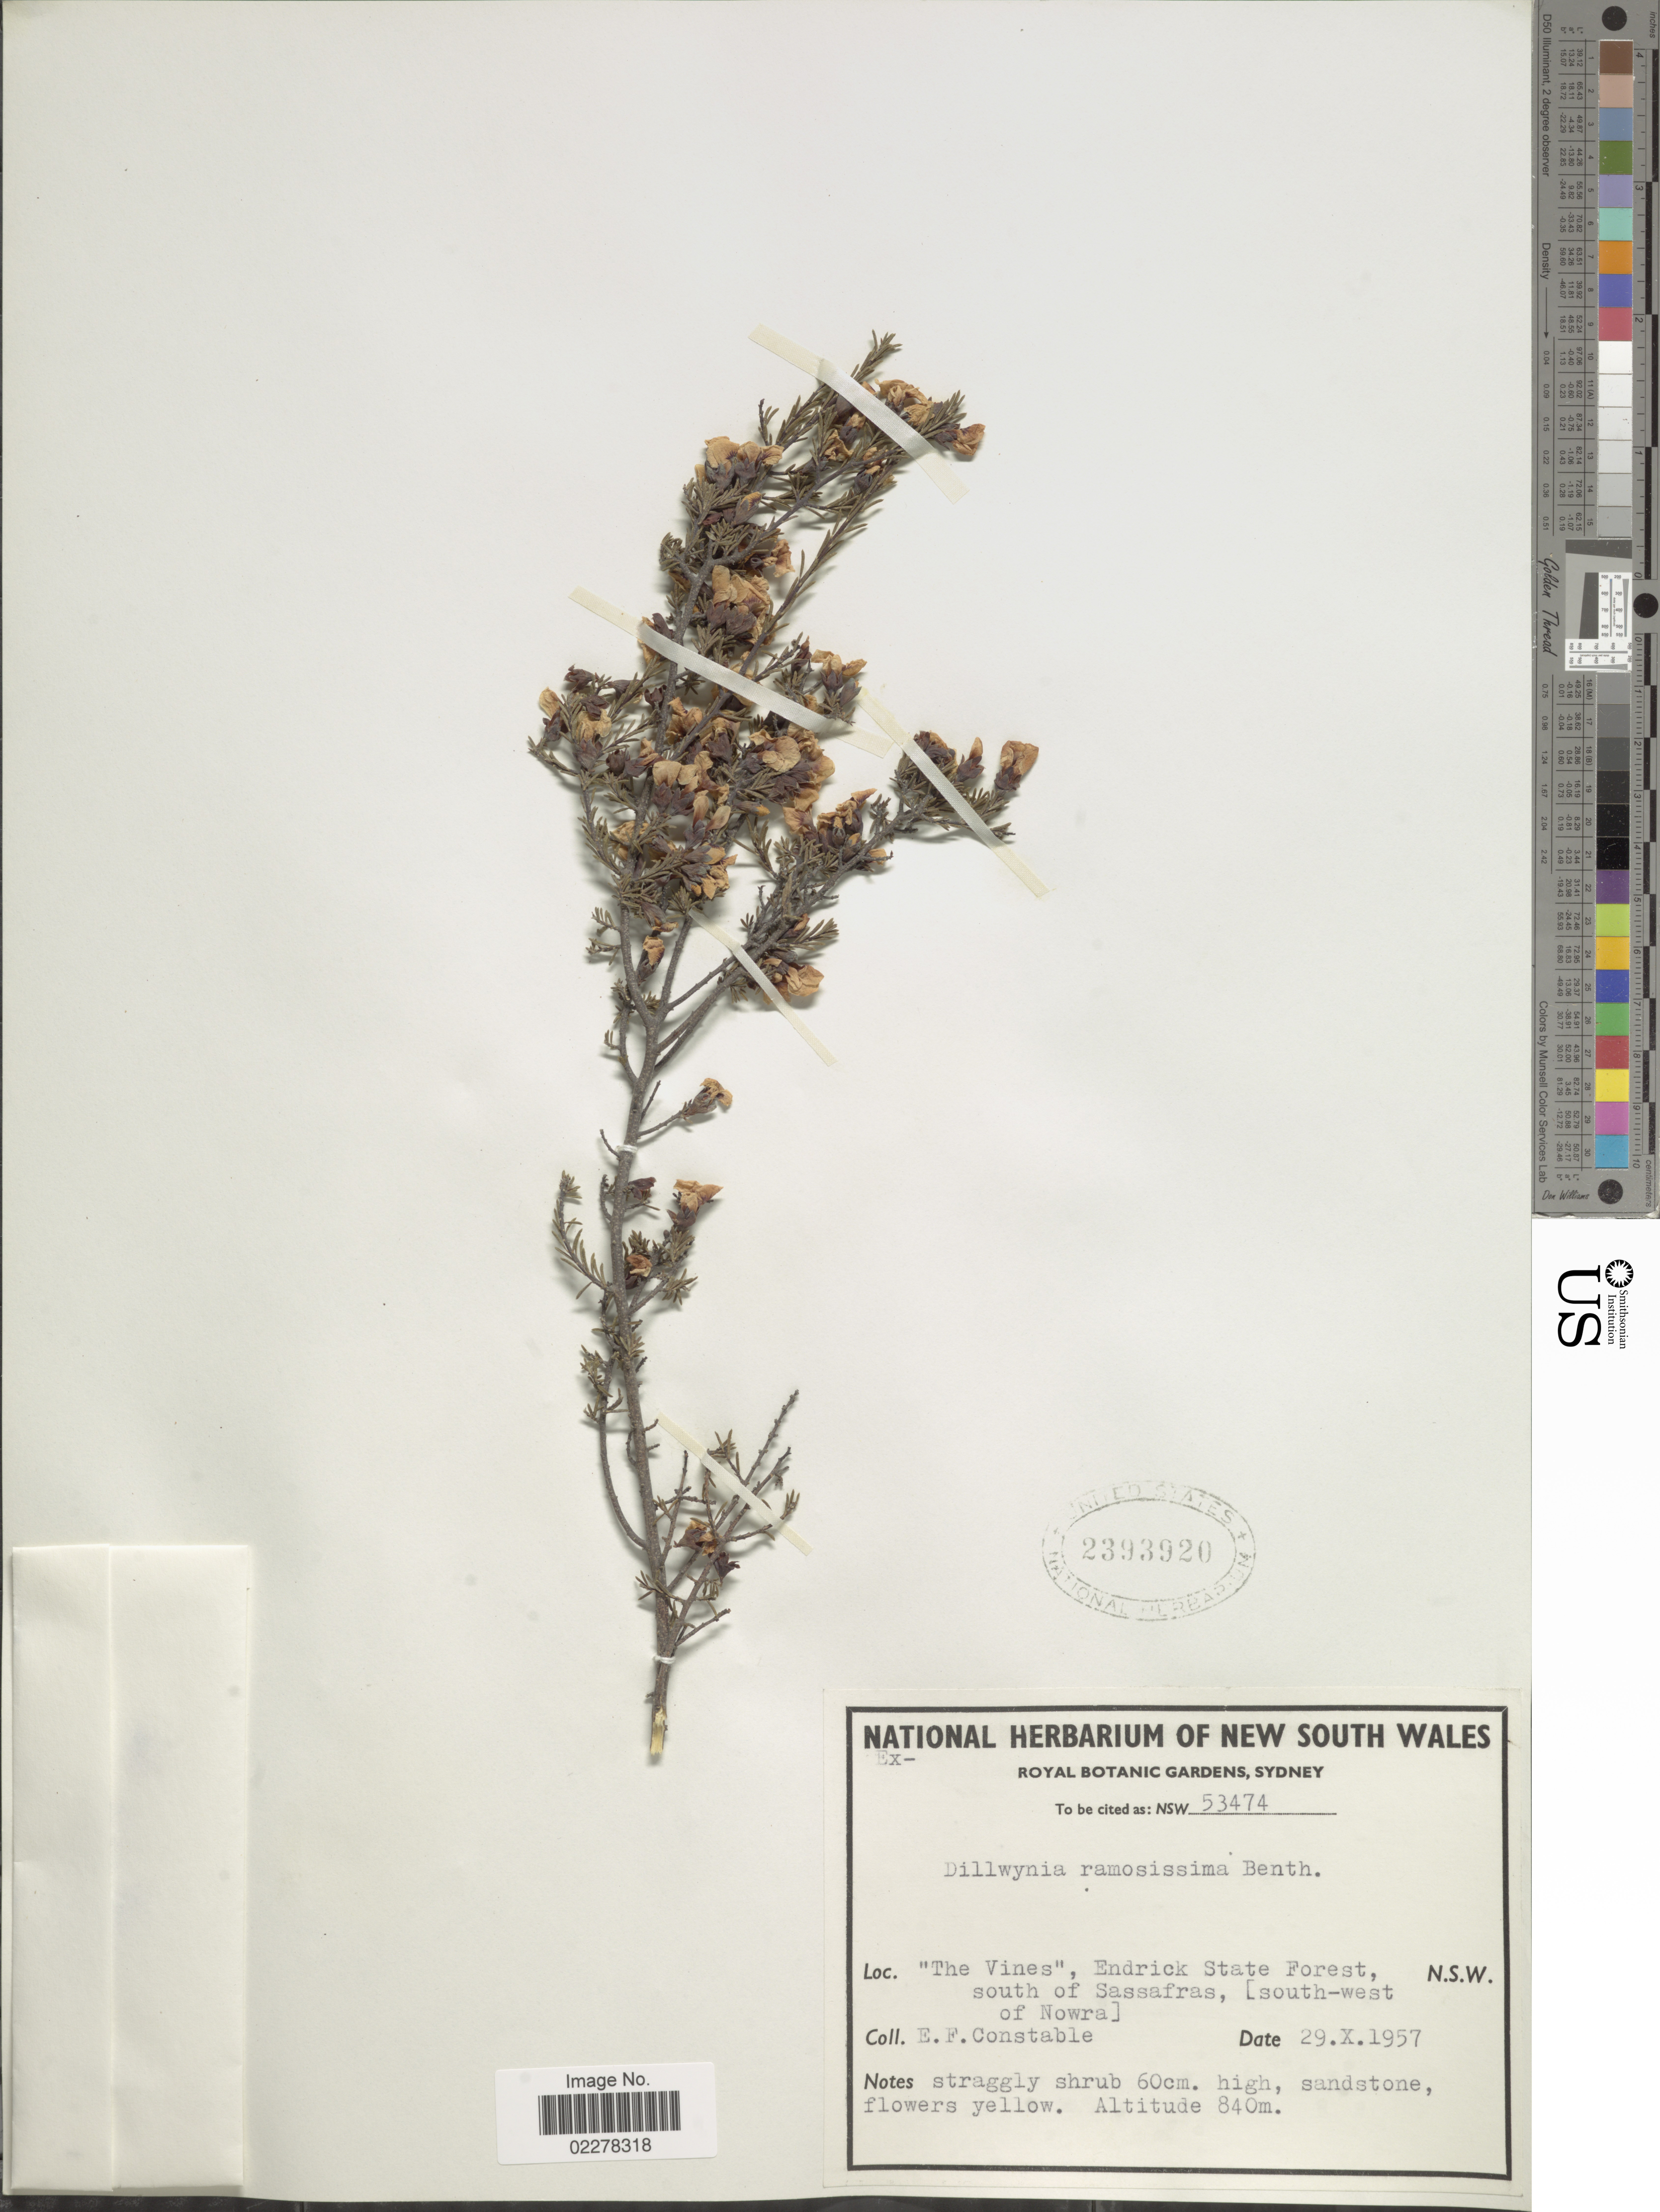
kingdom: Plantae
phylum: Tracheophyta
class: Magnoliopsida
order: Fabales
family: Fabaceae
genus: Dillwynia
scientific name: Dillwynia ramosissima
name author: Benth.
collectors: E. F. Constable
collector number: NSW53474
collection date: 1957-10-29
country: Australia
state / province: New South Wales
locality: The Vines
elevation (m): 840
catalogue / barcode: US 2393920